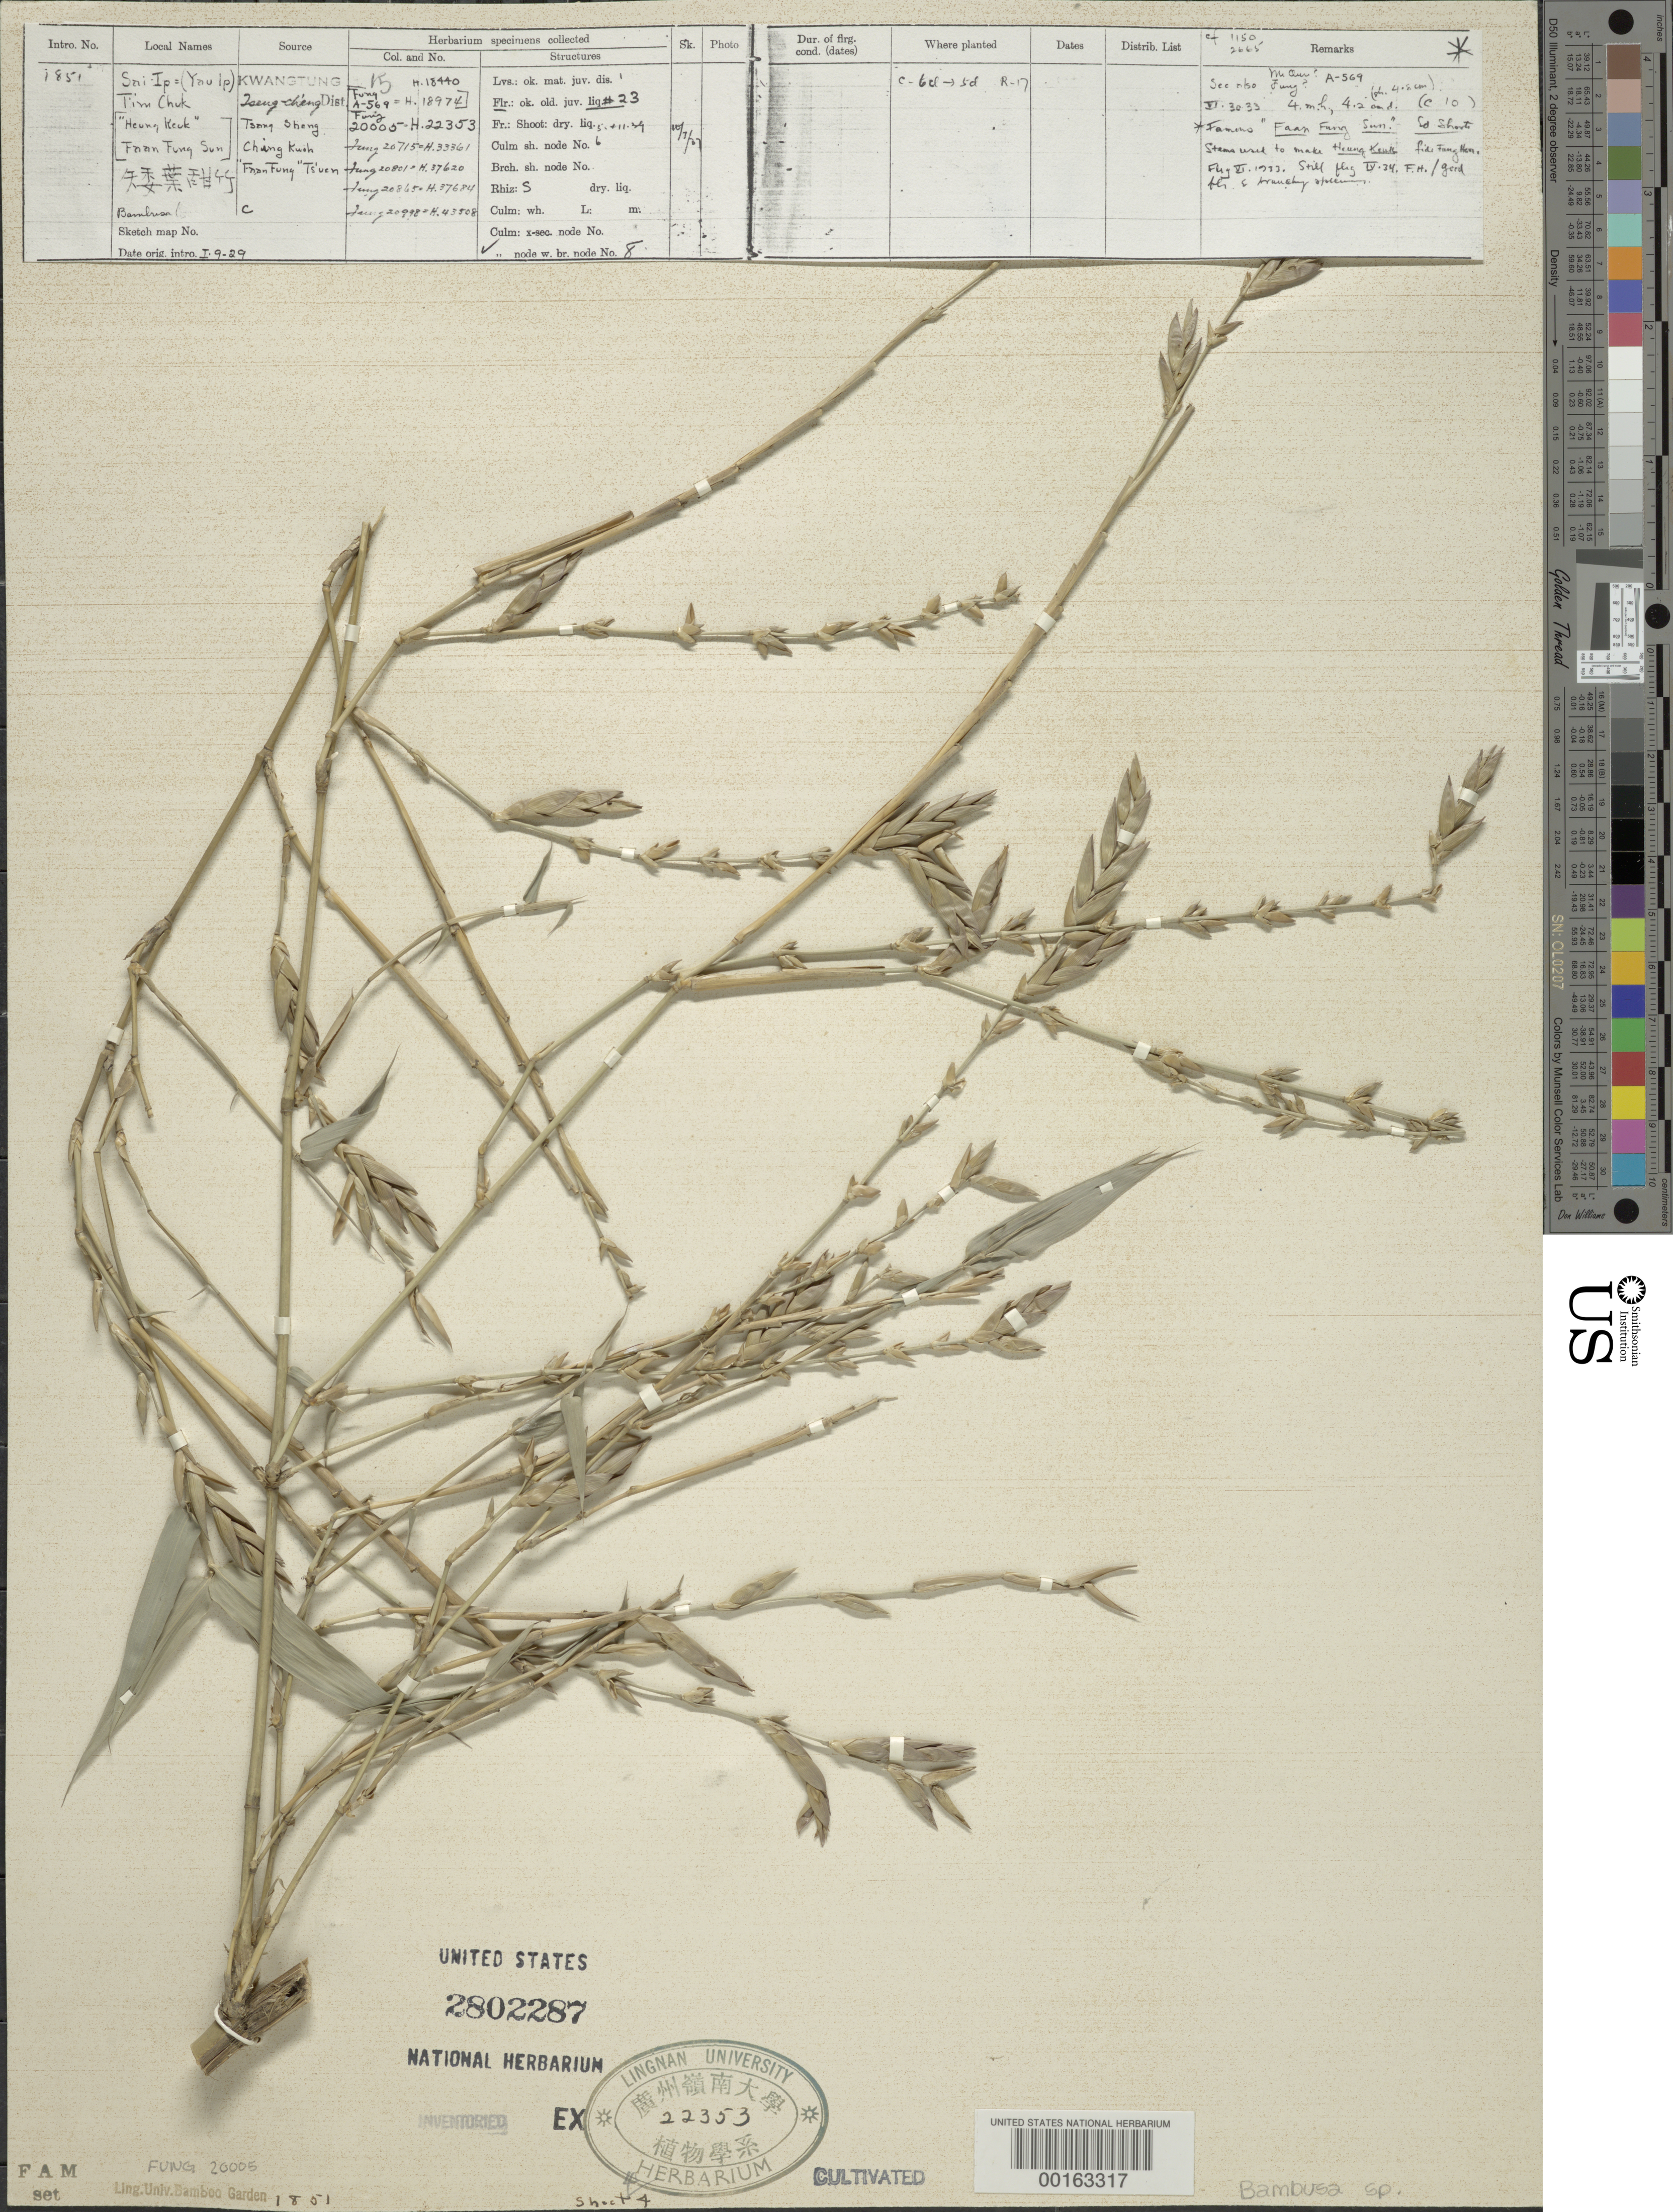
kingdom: Plantae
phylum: Tracheophyta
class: Liliopsida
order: Poales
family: Poaceae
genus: Bambusa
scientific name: Bambusa sp.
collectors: H. L. Fung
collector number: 20005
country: China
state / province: Guangdong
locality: Ling. univ. bg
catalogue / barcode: US 2802287